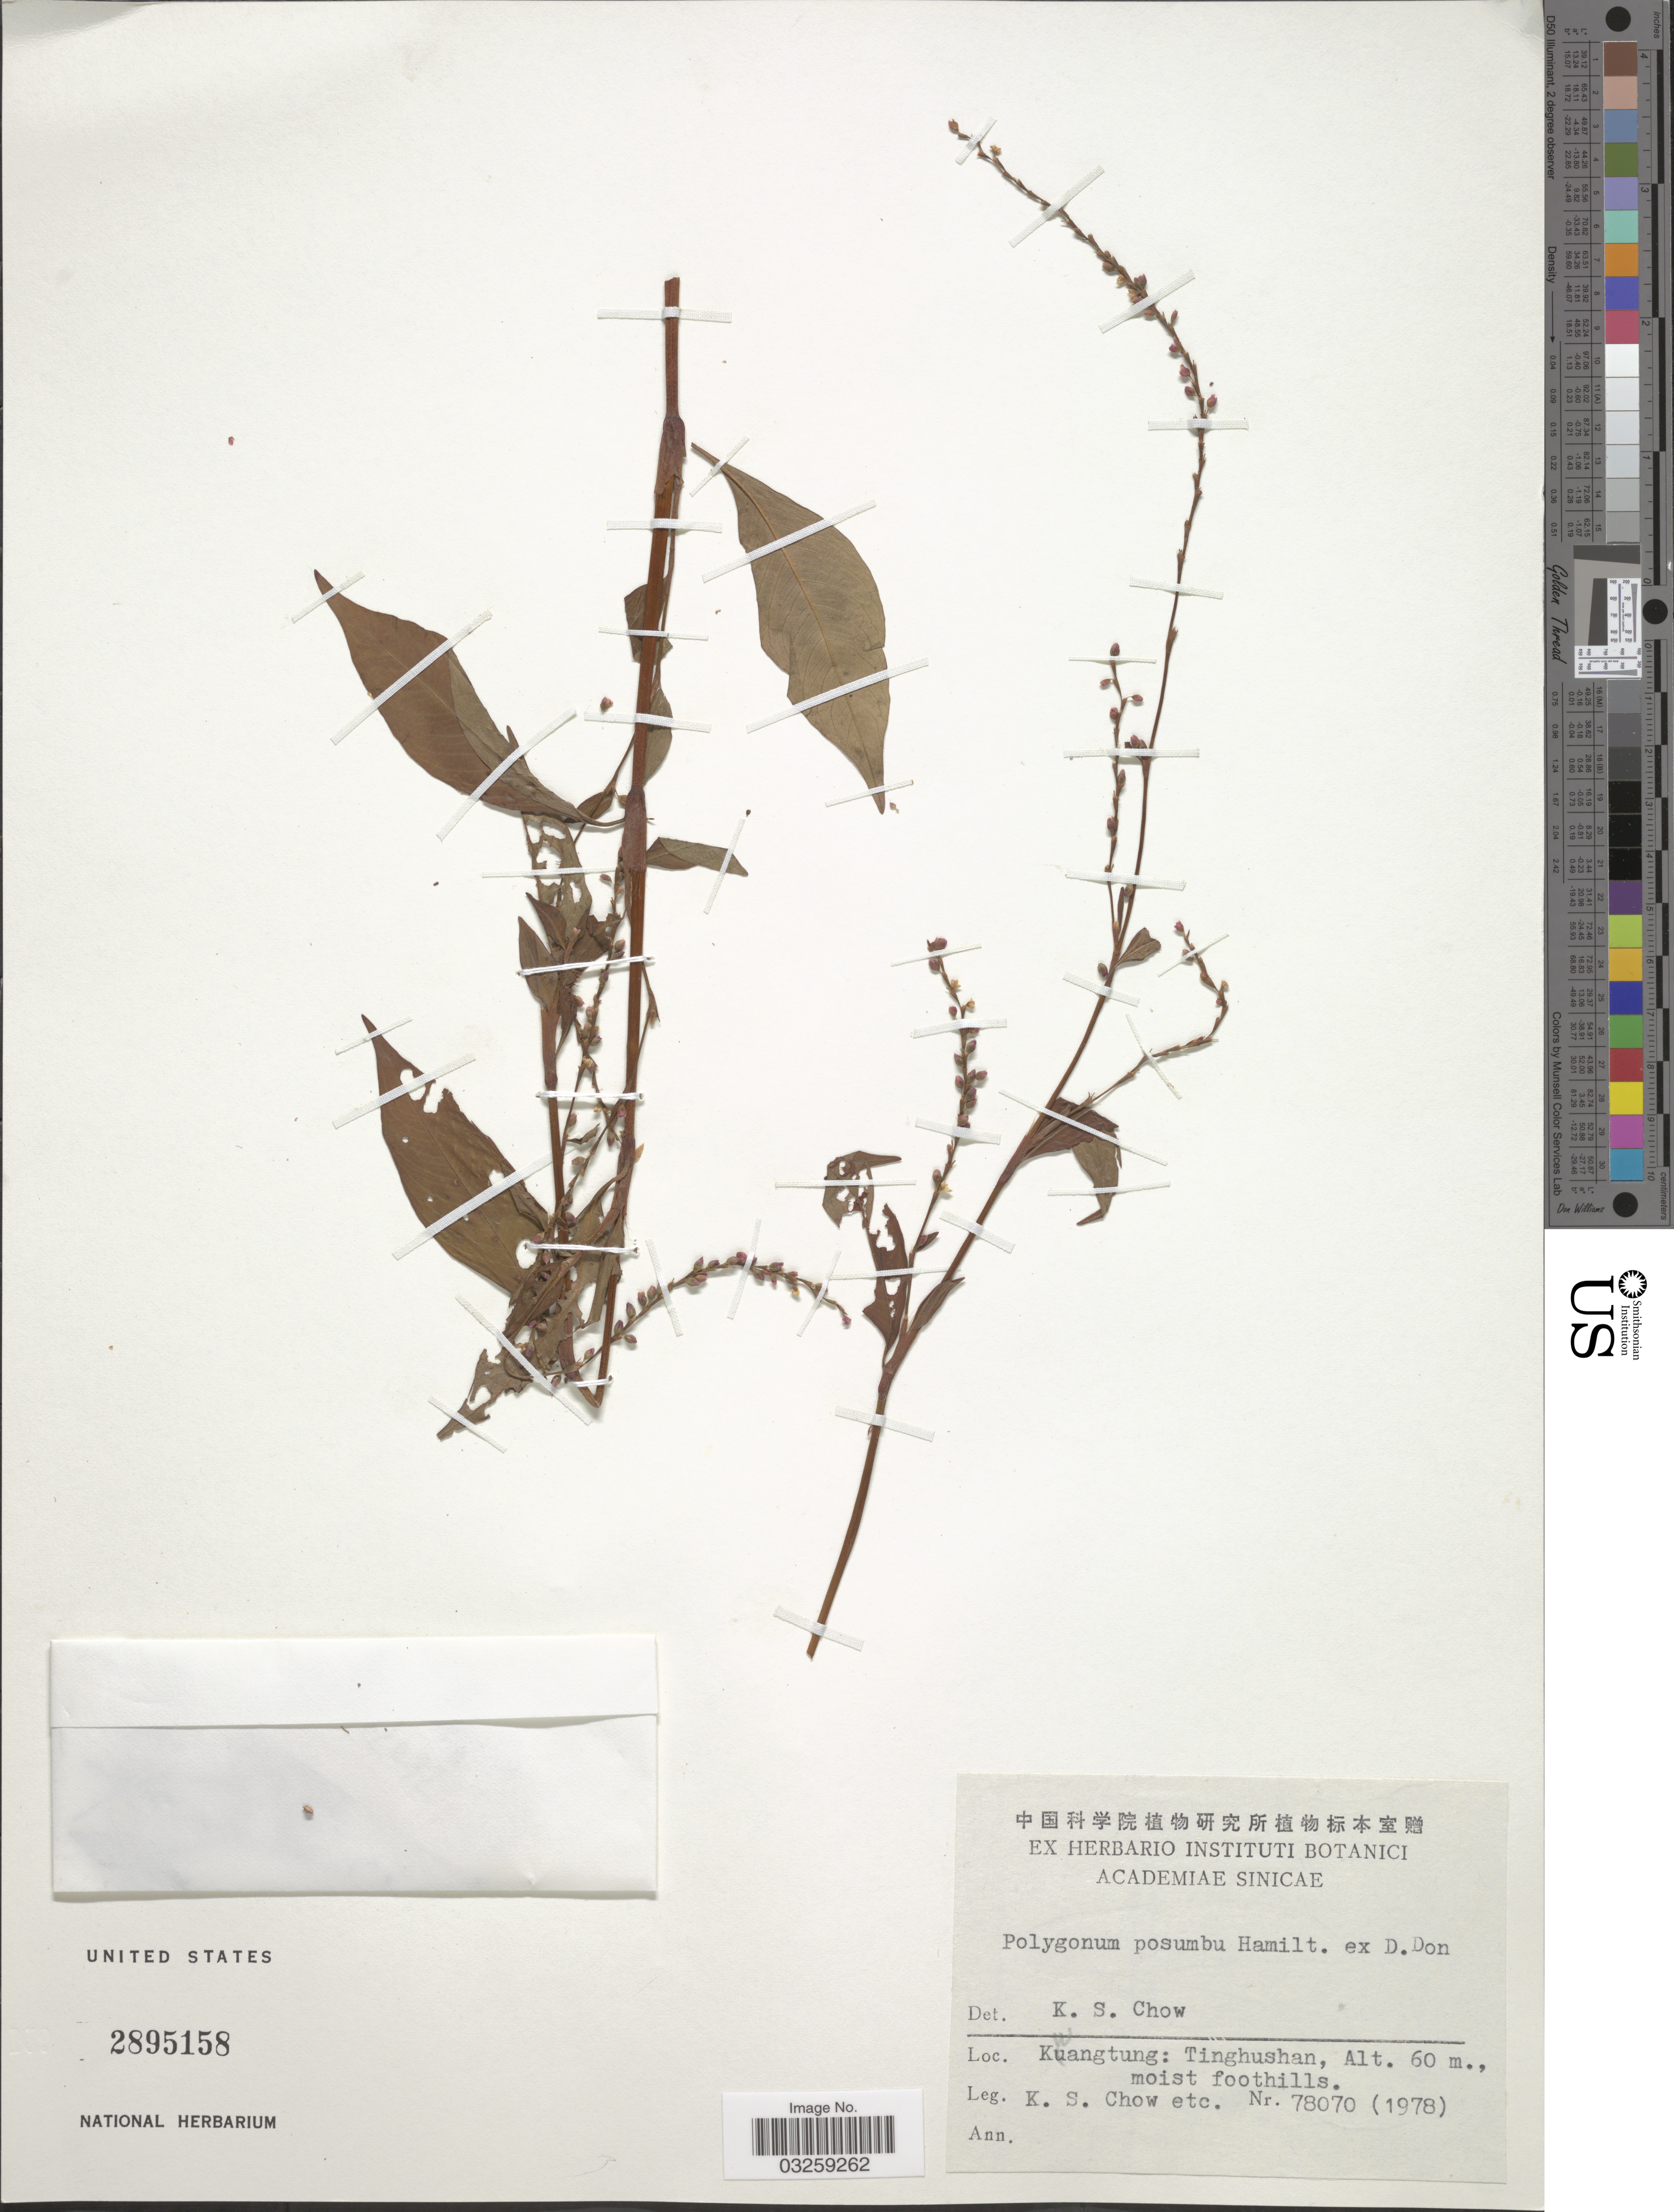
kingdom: Plantae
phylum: Tracheophyta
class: Magnoliopsida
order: Caryophyllales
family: Polygonaceae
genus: Polygonum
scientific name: Polygonum posumbu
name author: Buch.-Ham. ex D. Don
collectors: K. S. Chow & et al.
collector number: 78070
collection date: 1978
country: China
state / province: Guangdong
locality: Kwangtung: Tinghushan.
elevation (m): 60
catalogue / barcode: US 2895158